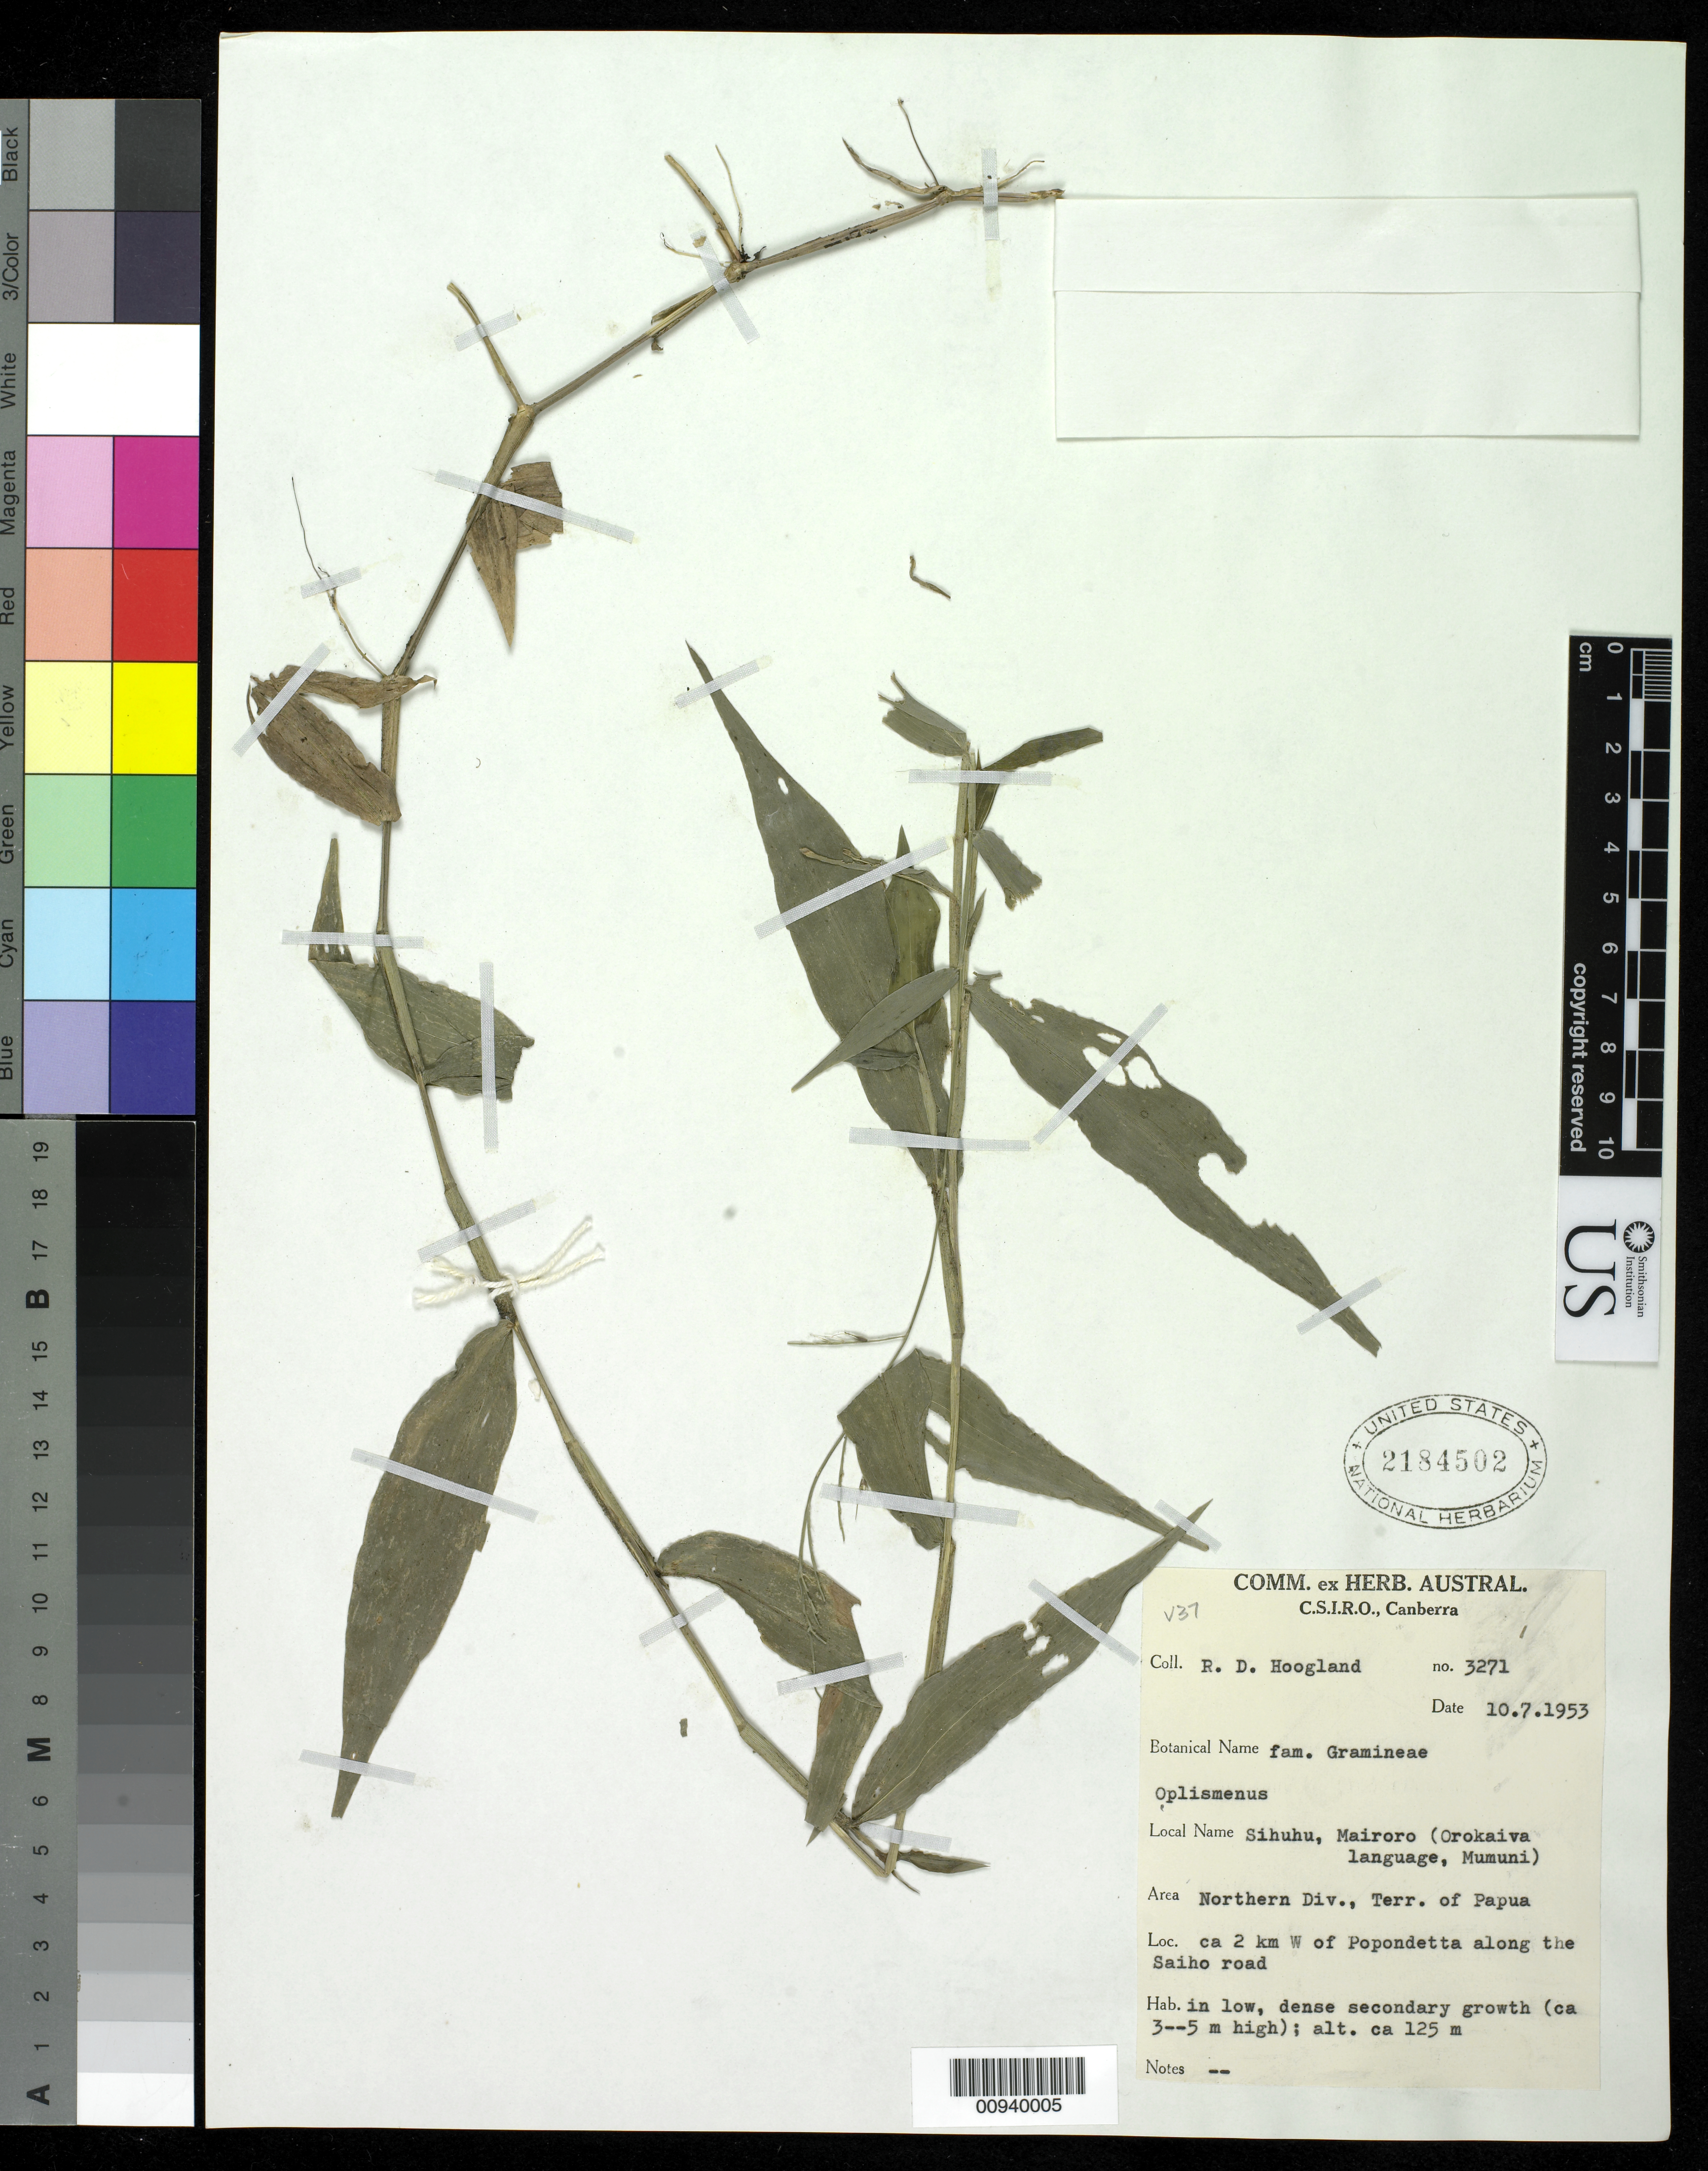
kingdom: Plantae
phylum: Tracheophyta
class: Liliopsida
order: Poales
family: Poaceae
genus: Oplismenus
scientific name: Oplismenus sp.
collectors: R. D. Hoogland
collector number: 3271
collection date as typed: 10 Jul 1953 or 07 Oct 1953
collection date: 1953-07-10 or 1953-10-07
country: Papua New Guinea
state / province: Northern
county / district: Popondetta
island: New Guinea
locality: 2 km W. of Popondetta along the Saiho road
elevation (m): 125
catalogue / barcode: US 2184502